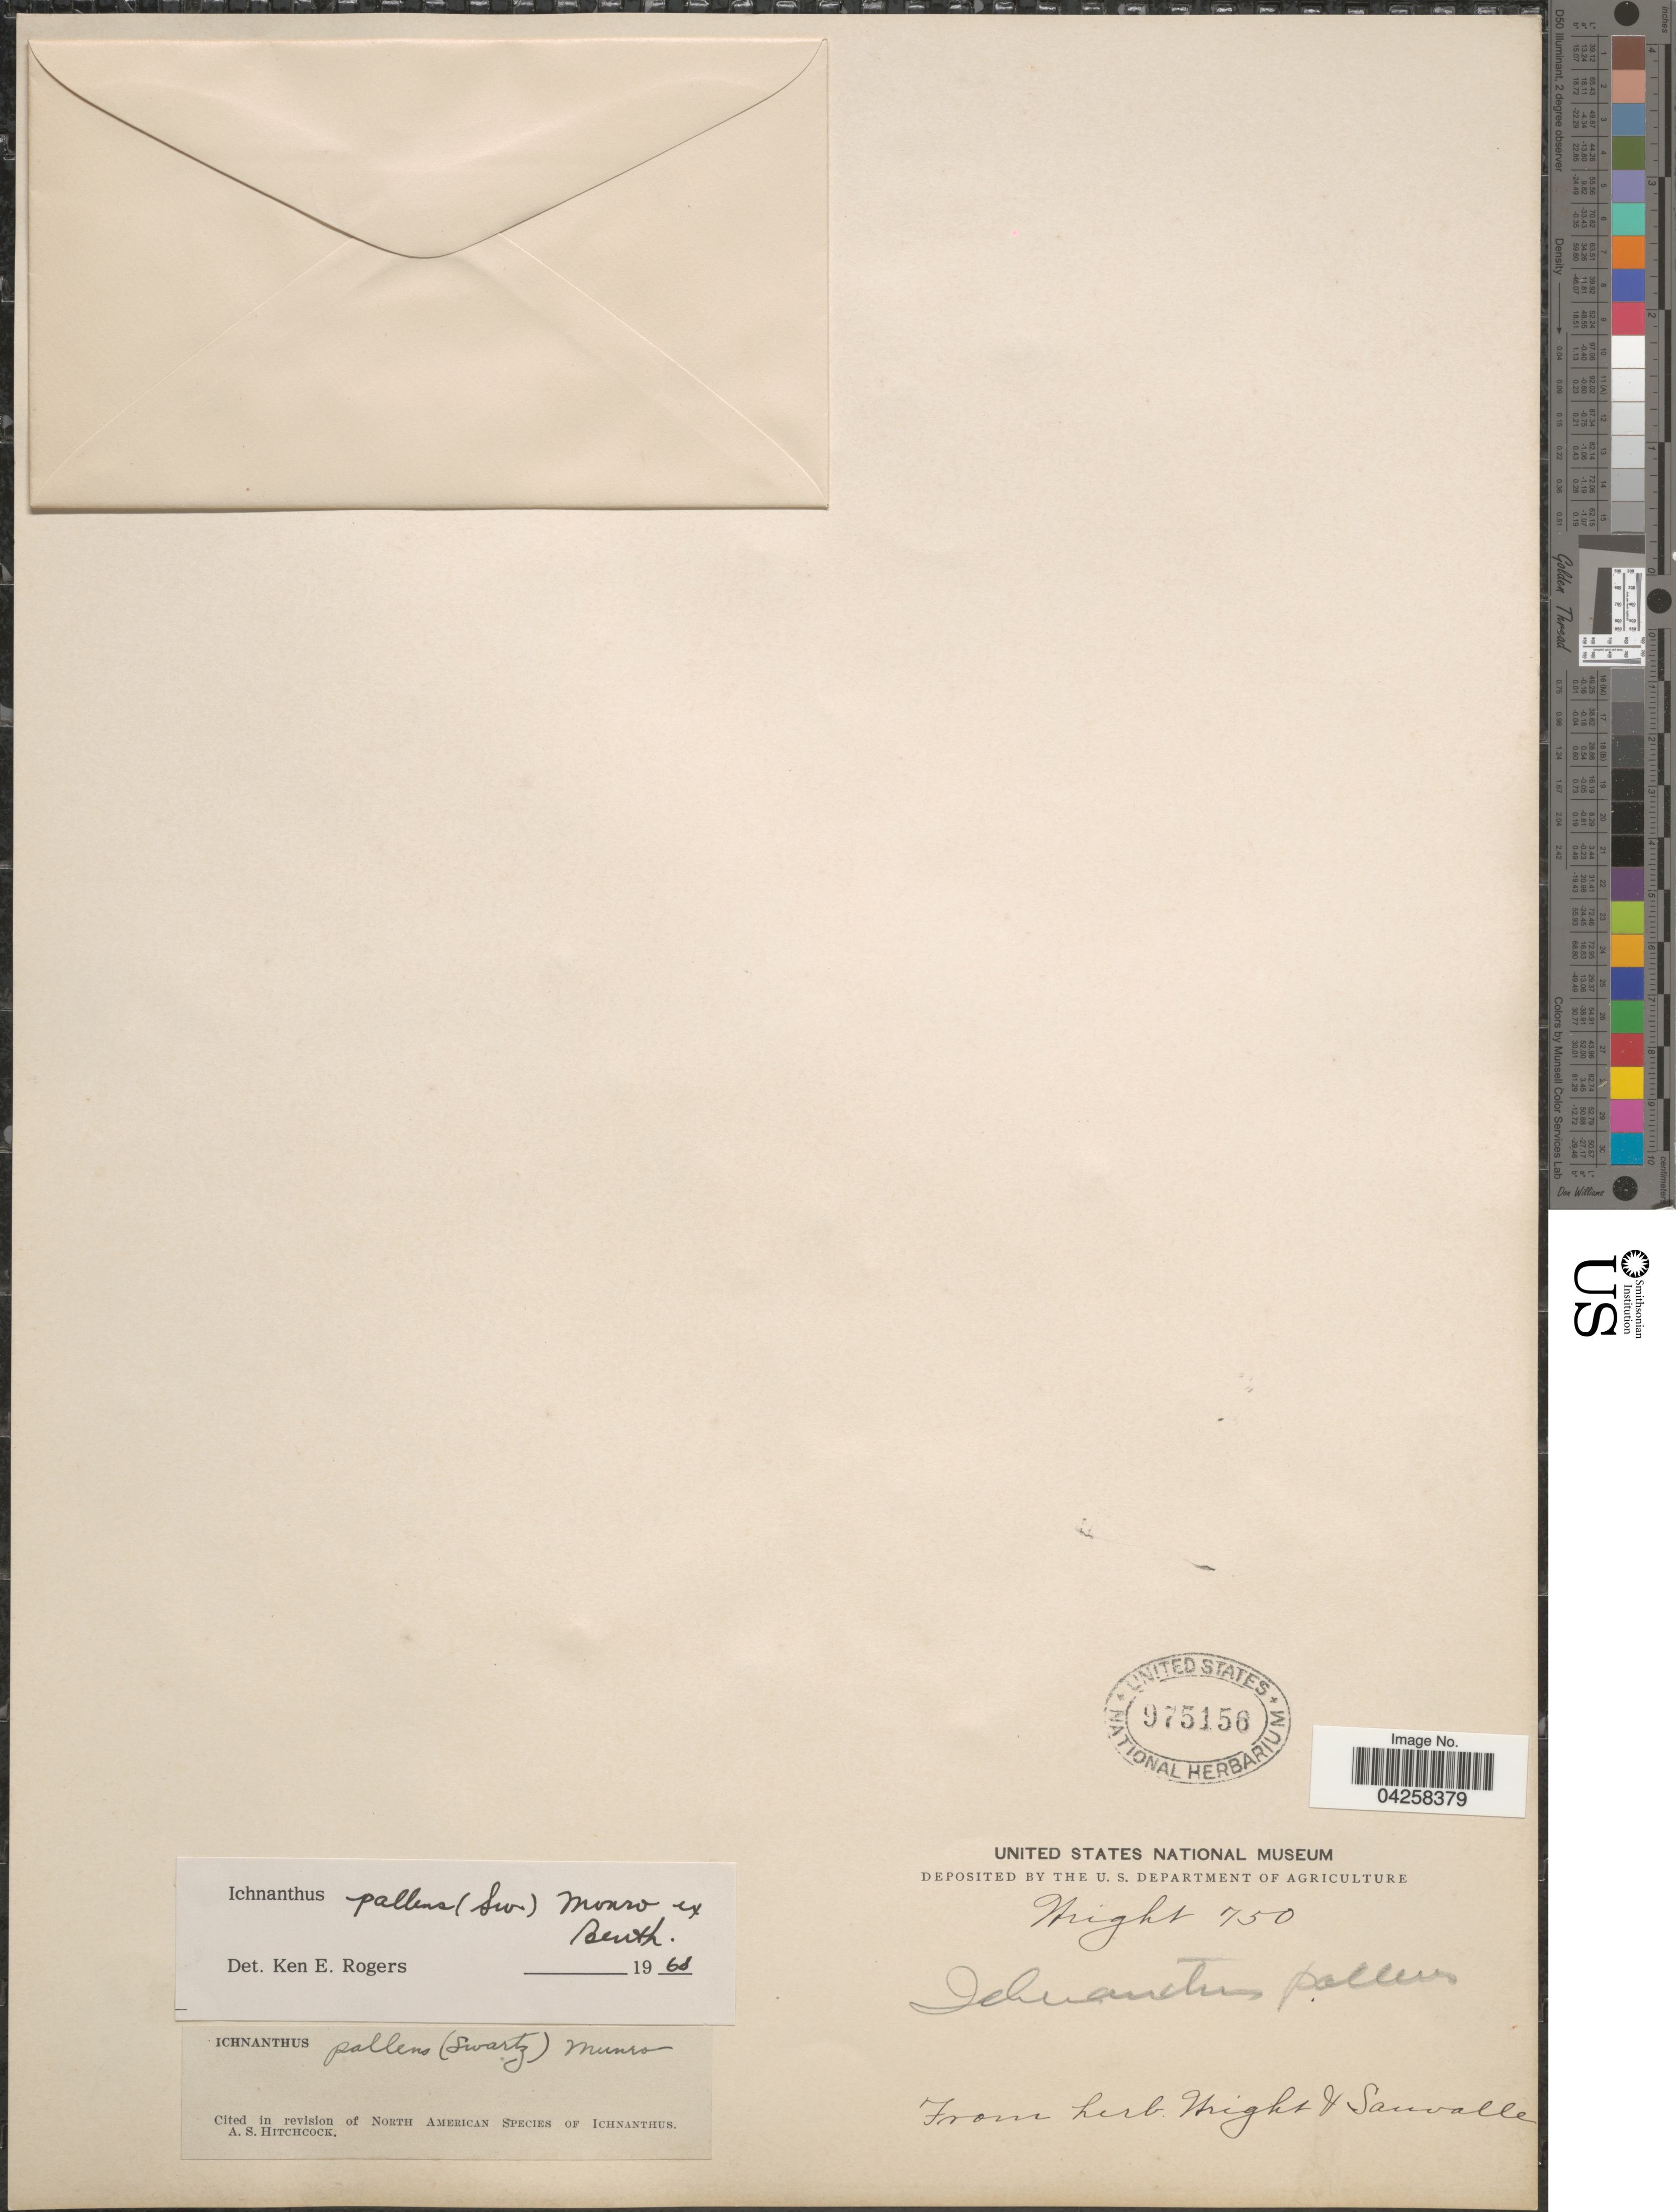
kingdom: Plantae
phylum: Tracheophyta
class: Liliopsida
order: Poales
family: Poaceae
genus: Ichnanthus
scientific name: Ichnanthus pallens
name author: (Sw.) Munro ex Benth.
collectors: Wright, --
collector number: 750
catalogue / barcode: US 975156